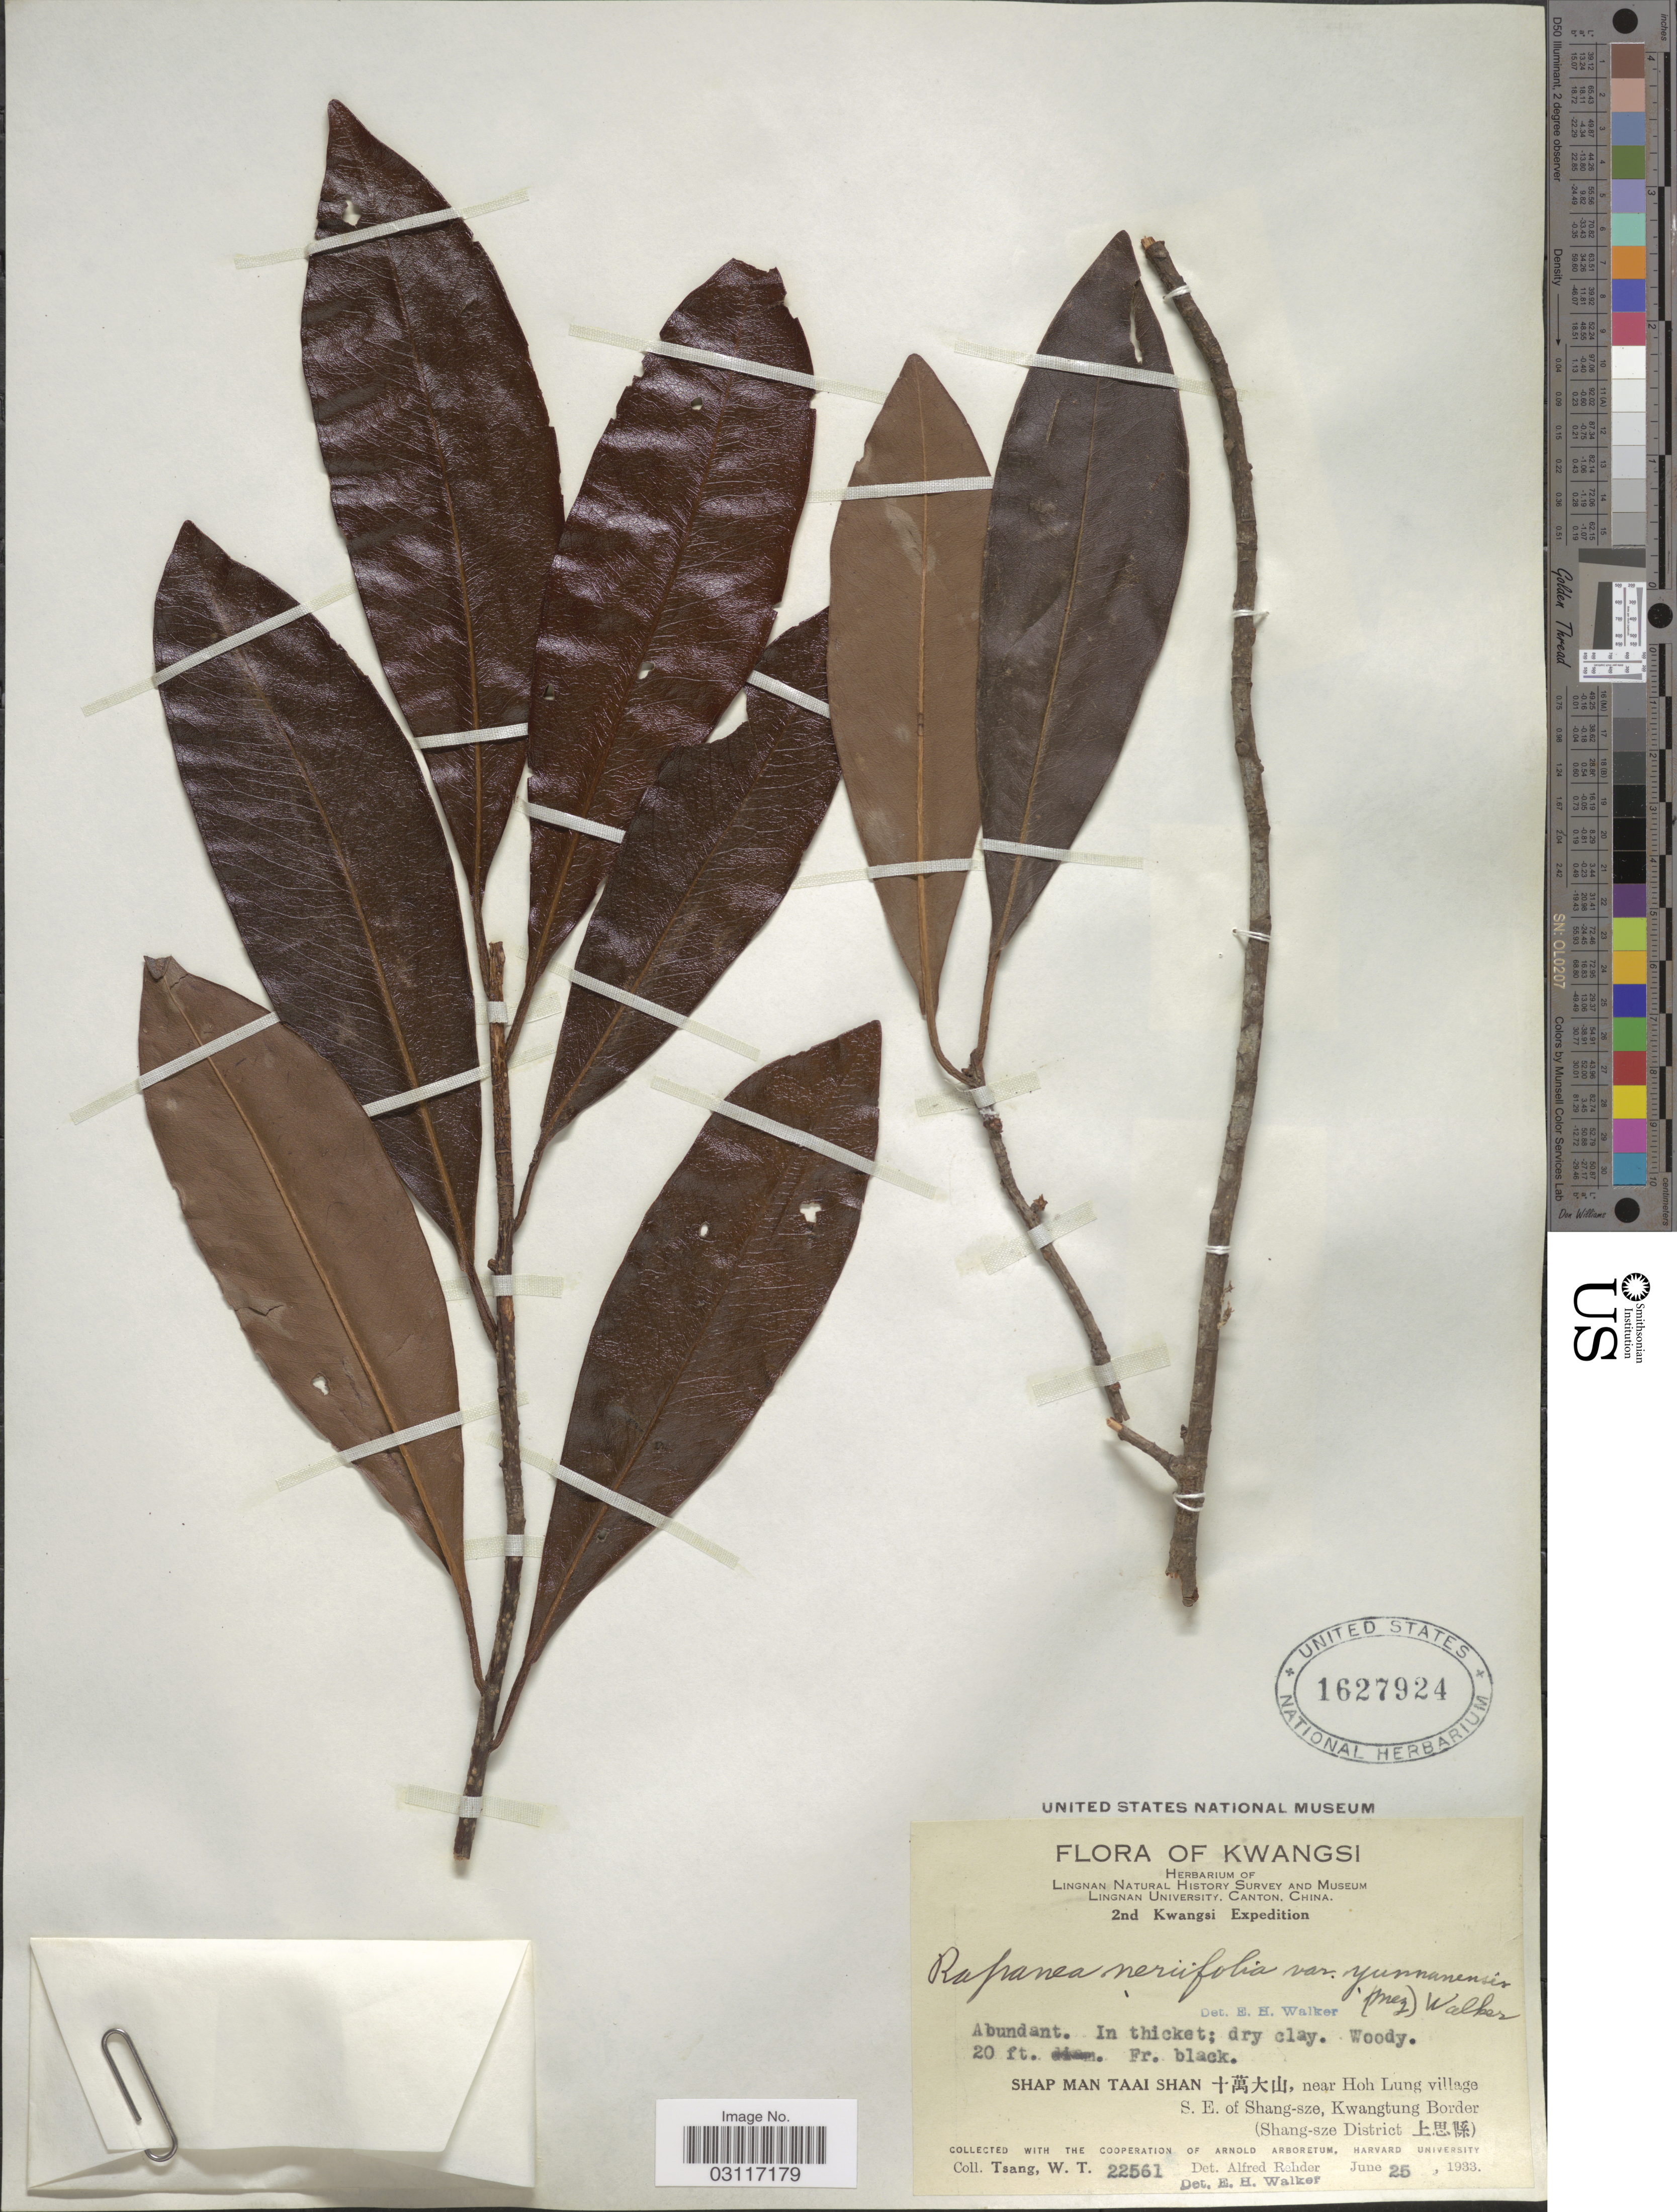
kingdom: Plantae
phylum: Tracheophyta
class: Magnoliopsida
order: Ericales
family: Primulaceae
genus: Myrsine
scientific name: Myrsine seguinii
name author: H. Lév.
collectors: W. T. Tsang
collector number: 22561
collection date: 1933-06-25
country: China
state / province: Guangxi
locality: Kwangsi. Shap Man Taai Shan, near Hoh Lung village, S.E. of Shang-sze, Kwangtung Border (Shang-sze District).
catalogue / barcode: US 1627924